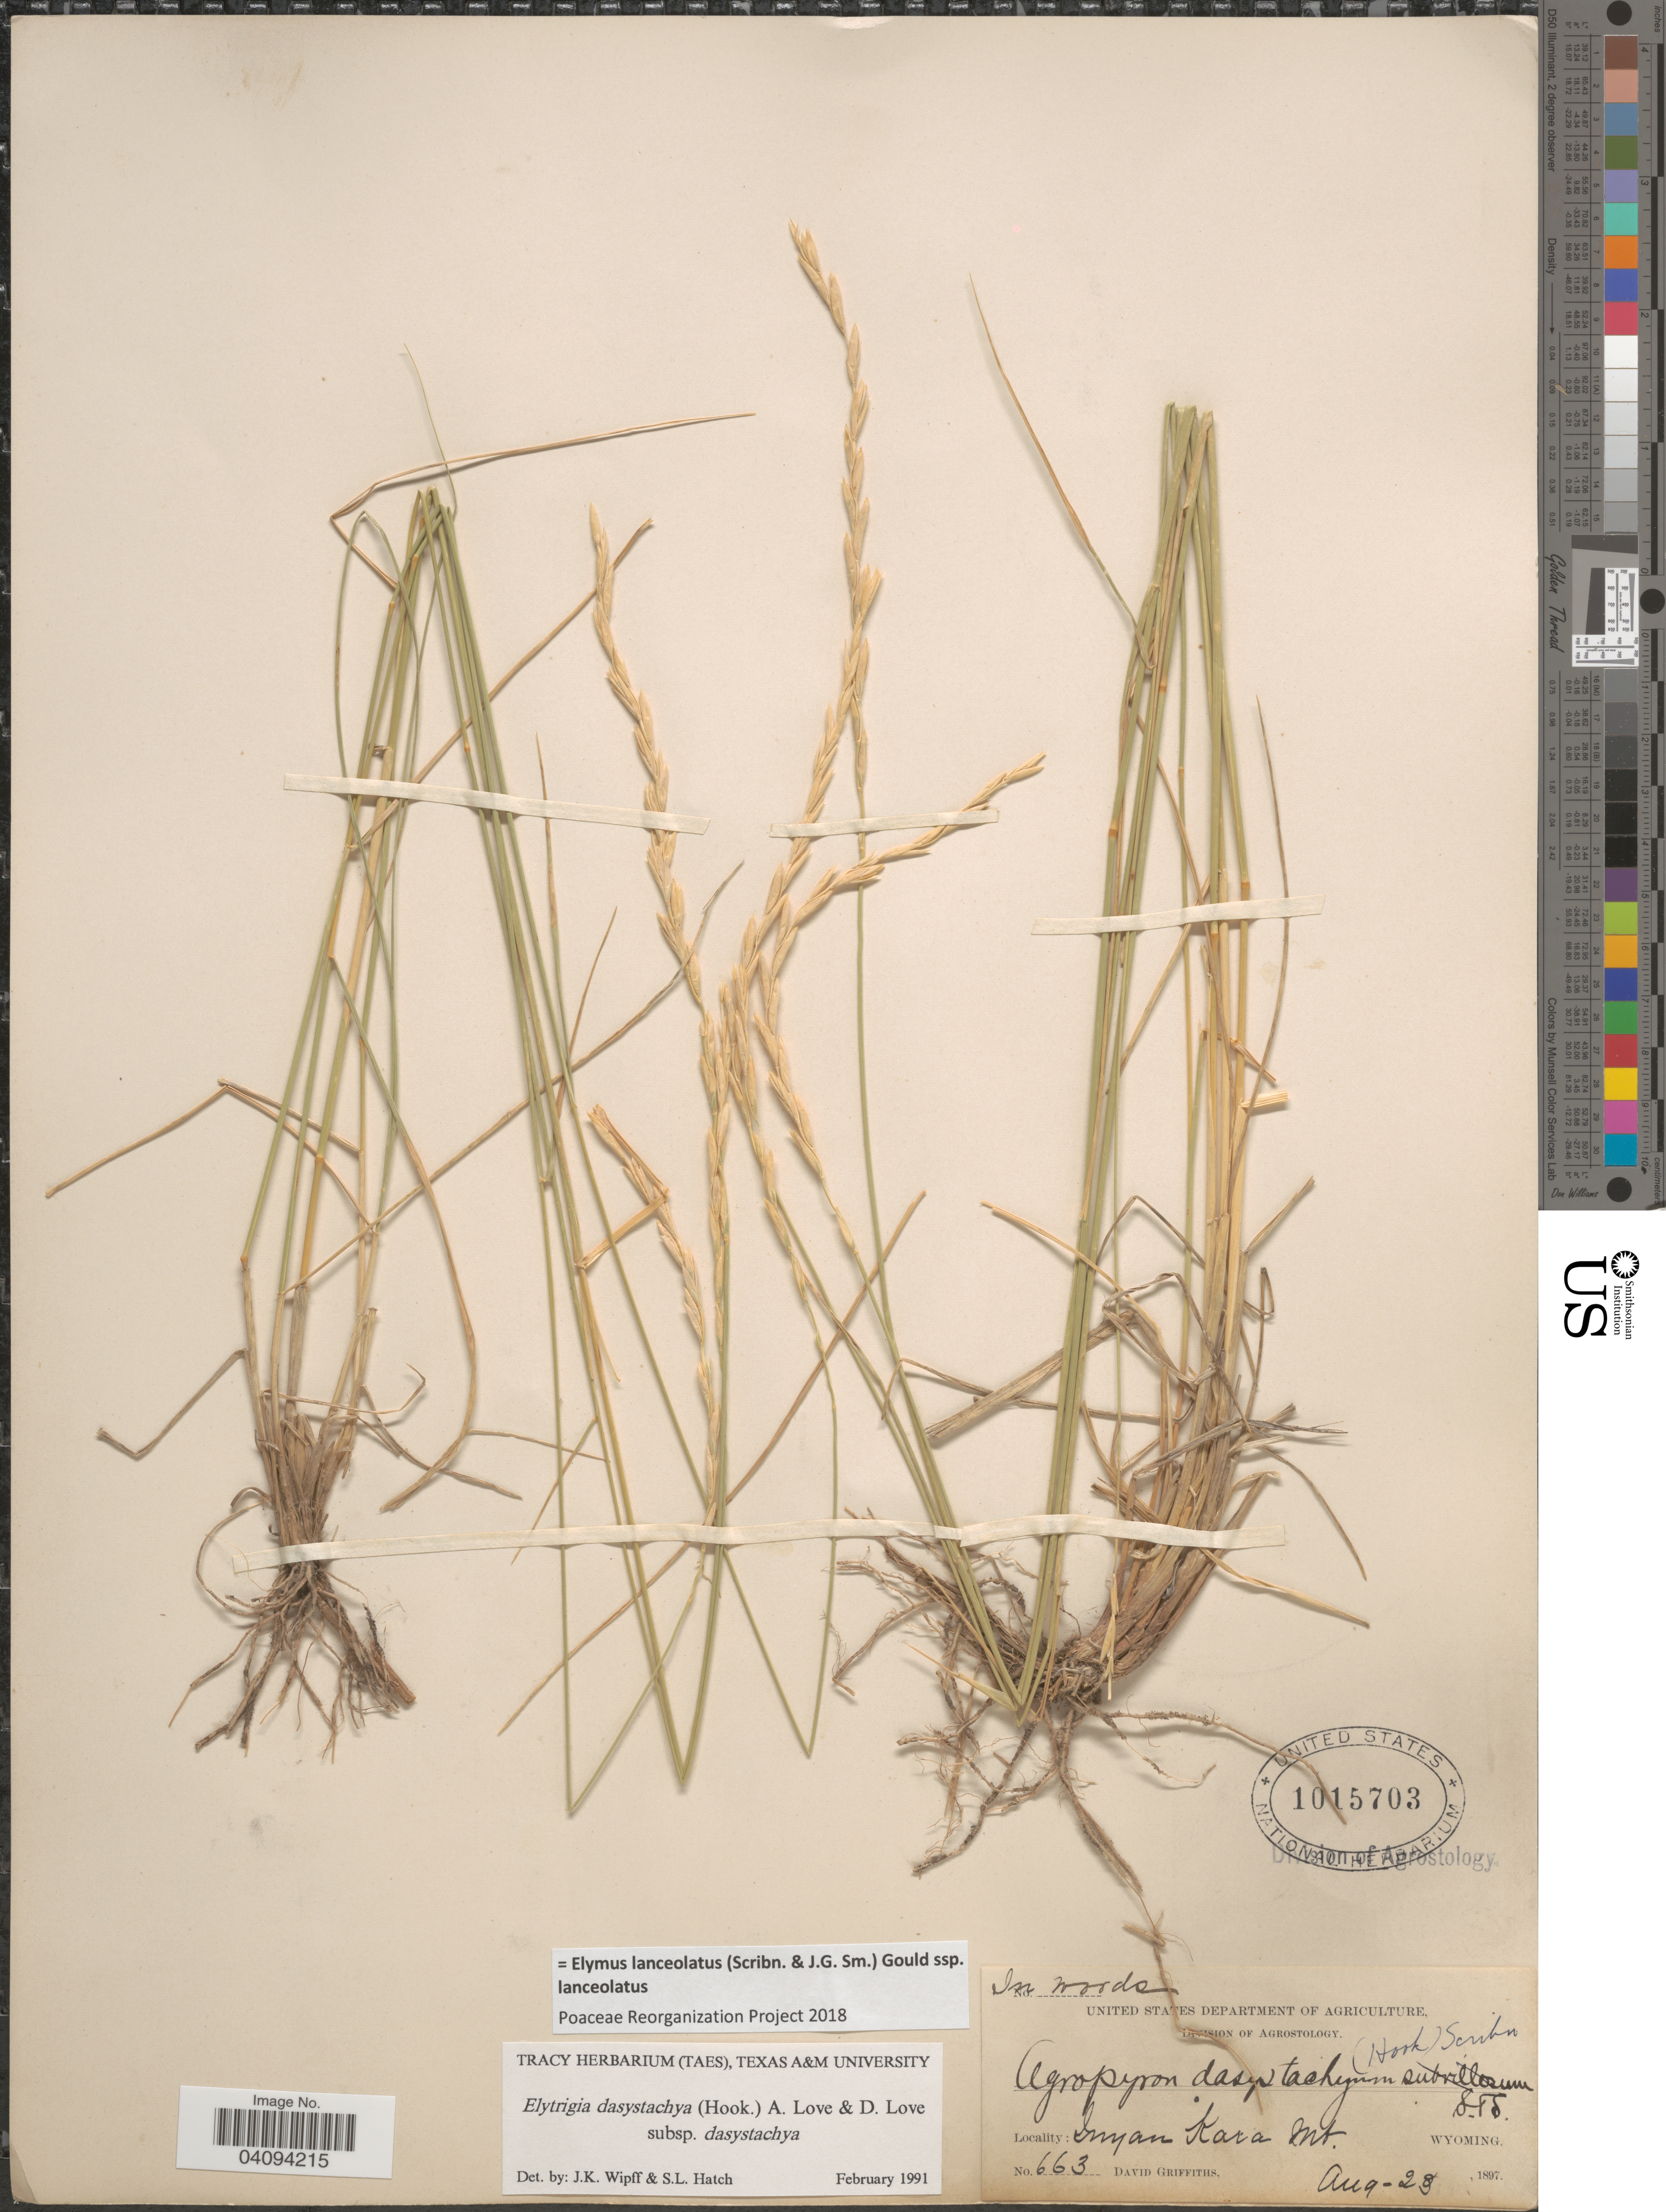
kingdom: Plantae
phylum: Tracheophyta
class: Liliopsida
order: Poales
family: Poaceae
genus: Elymus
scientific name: Elymus lanceolatus subsp. lanceolatus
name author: (Scribn. & J.G. Sm.) Gould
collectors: D. Griffiths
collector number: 663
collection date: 1897-08-23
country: United States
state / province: Wyoming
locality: In woods. Inyan Kara Mt.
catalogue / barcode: US 1015703